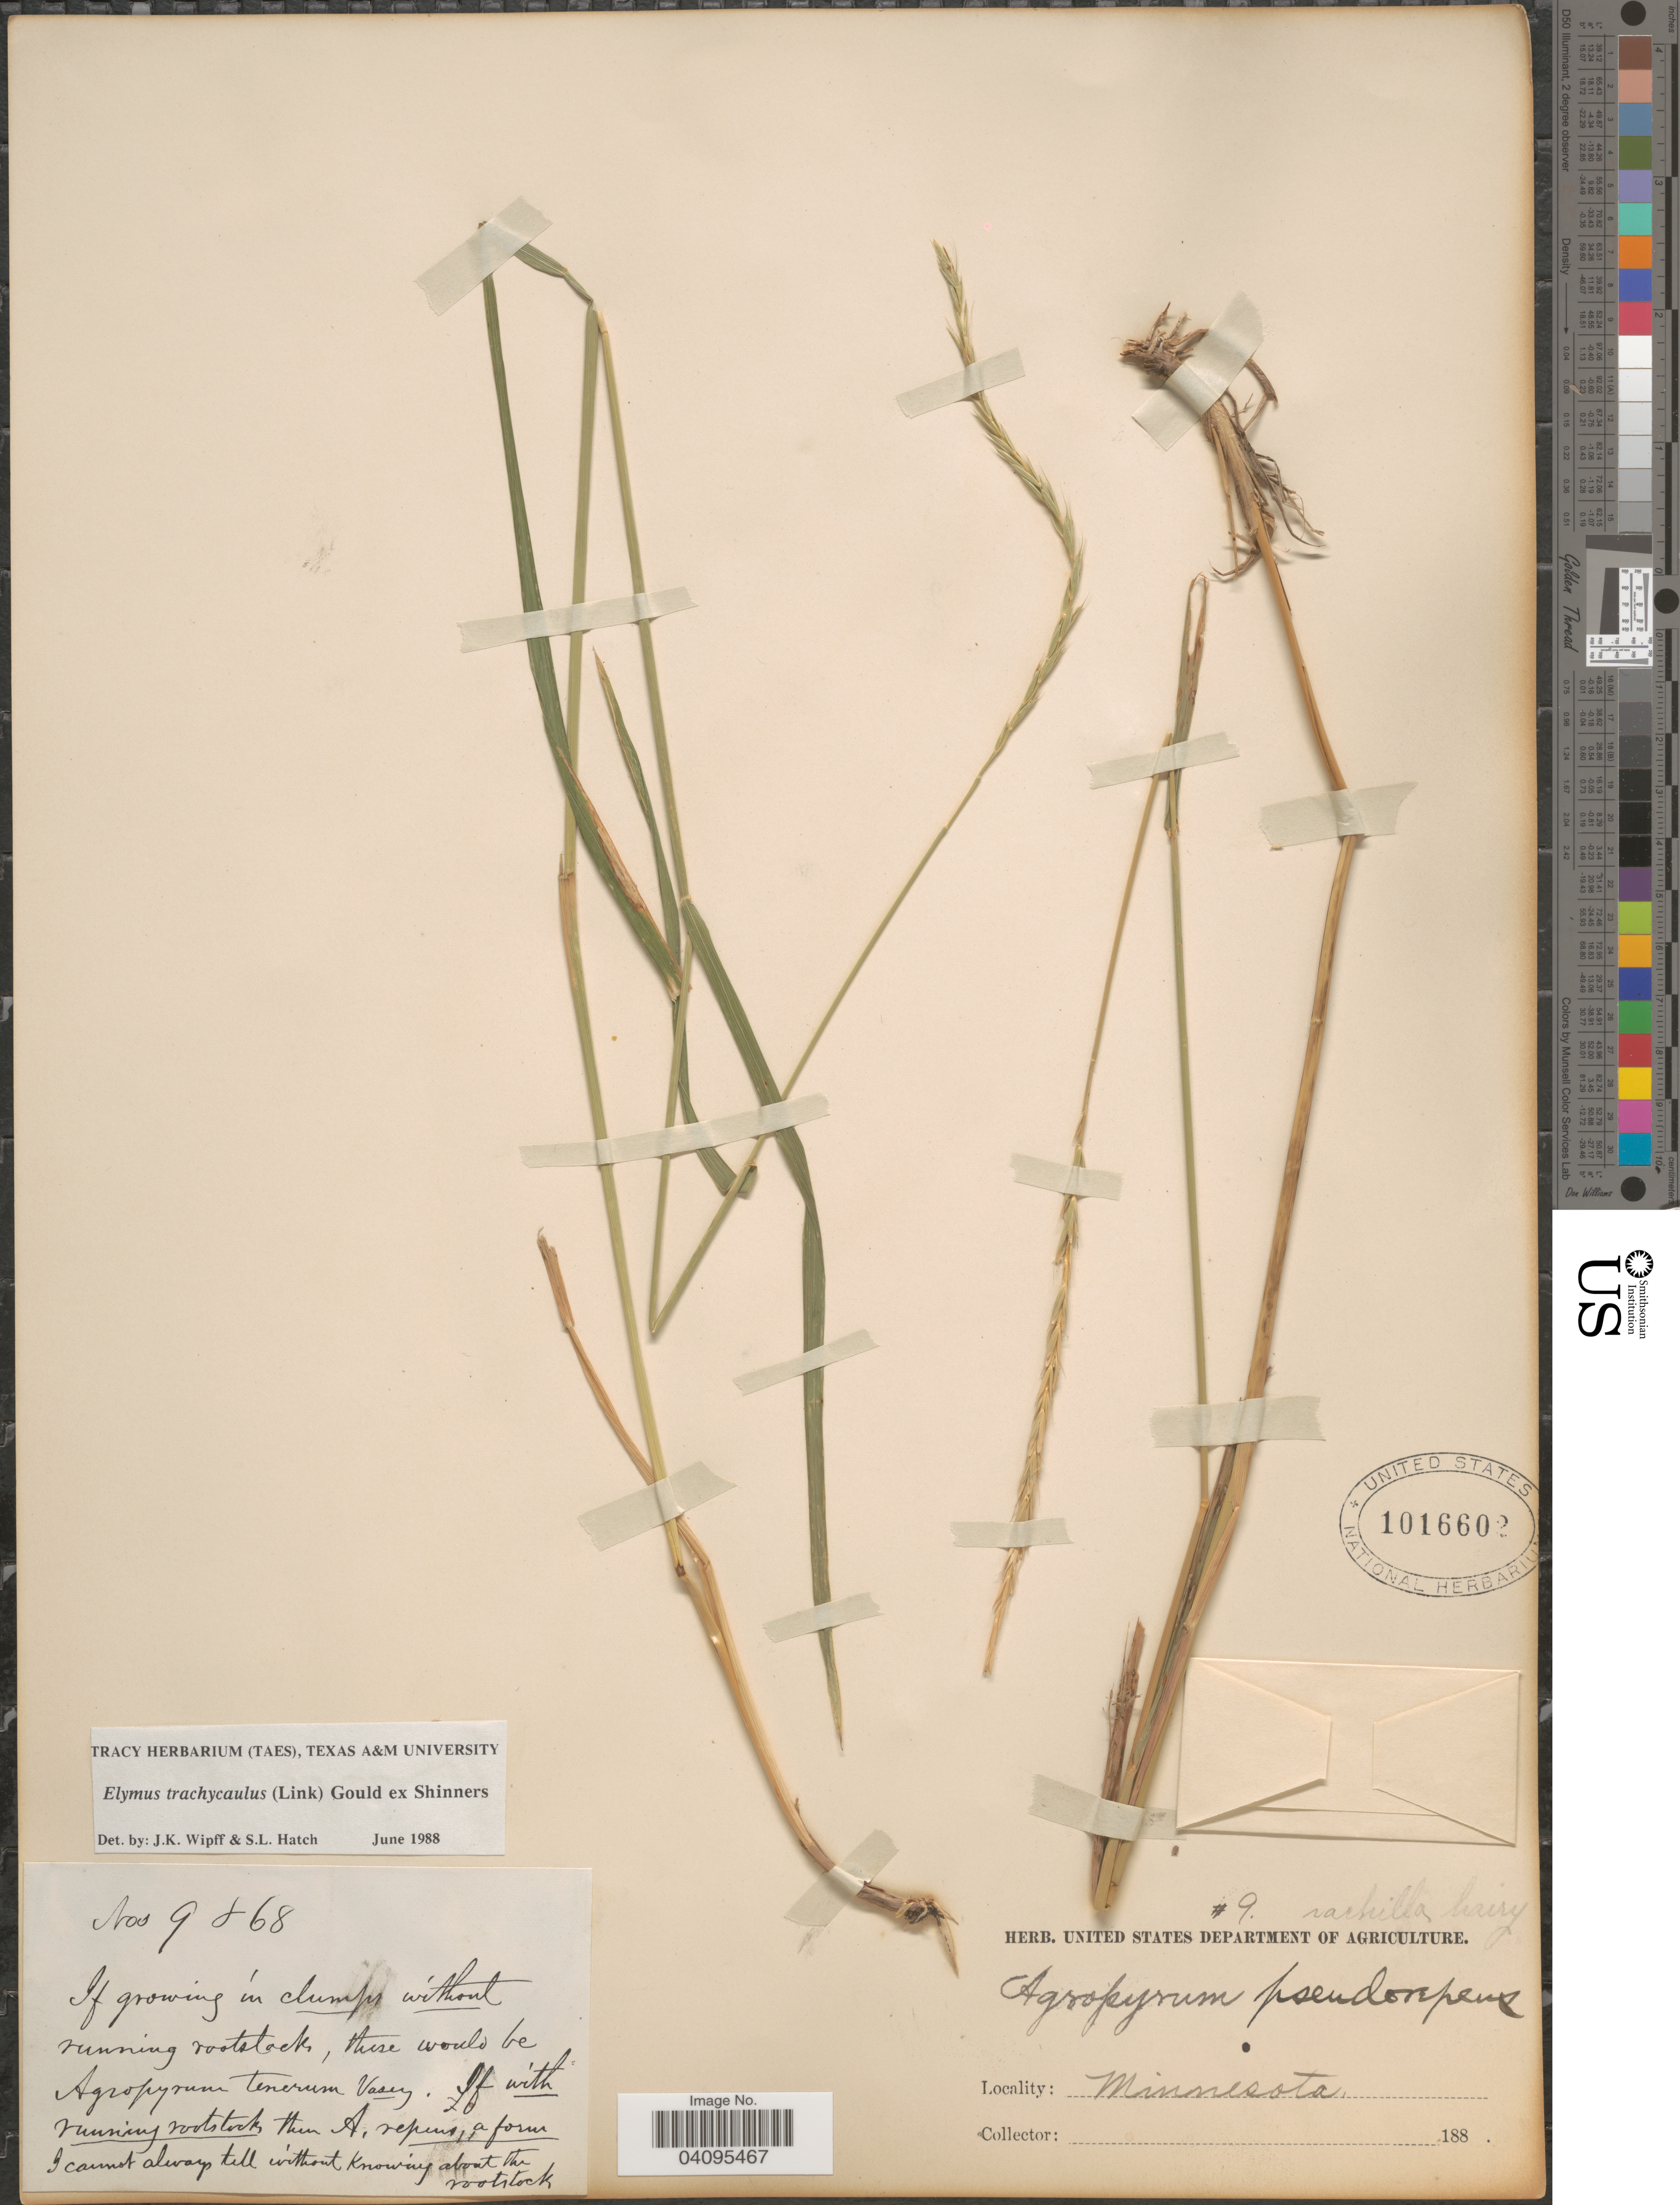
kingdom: Plantae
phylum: Tracheophyta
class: Liliopsida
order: Poales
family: Poaceae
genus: Elymus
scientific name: Elymus trachycaulus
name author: (Link) Gould ex Shinners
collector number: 9868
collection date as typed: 188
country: United States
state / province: Minnesota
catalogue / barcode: US 1016602